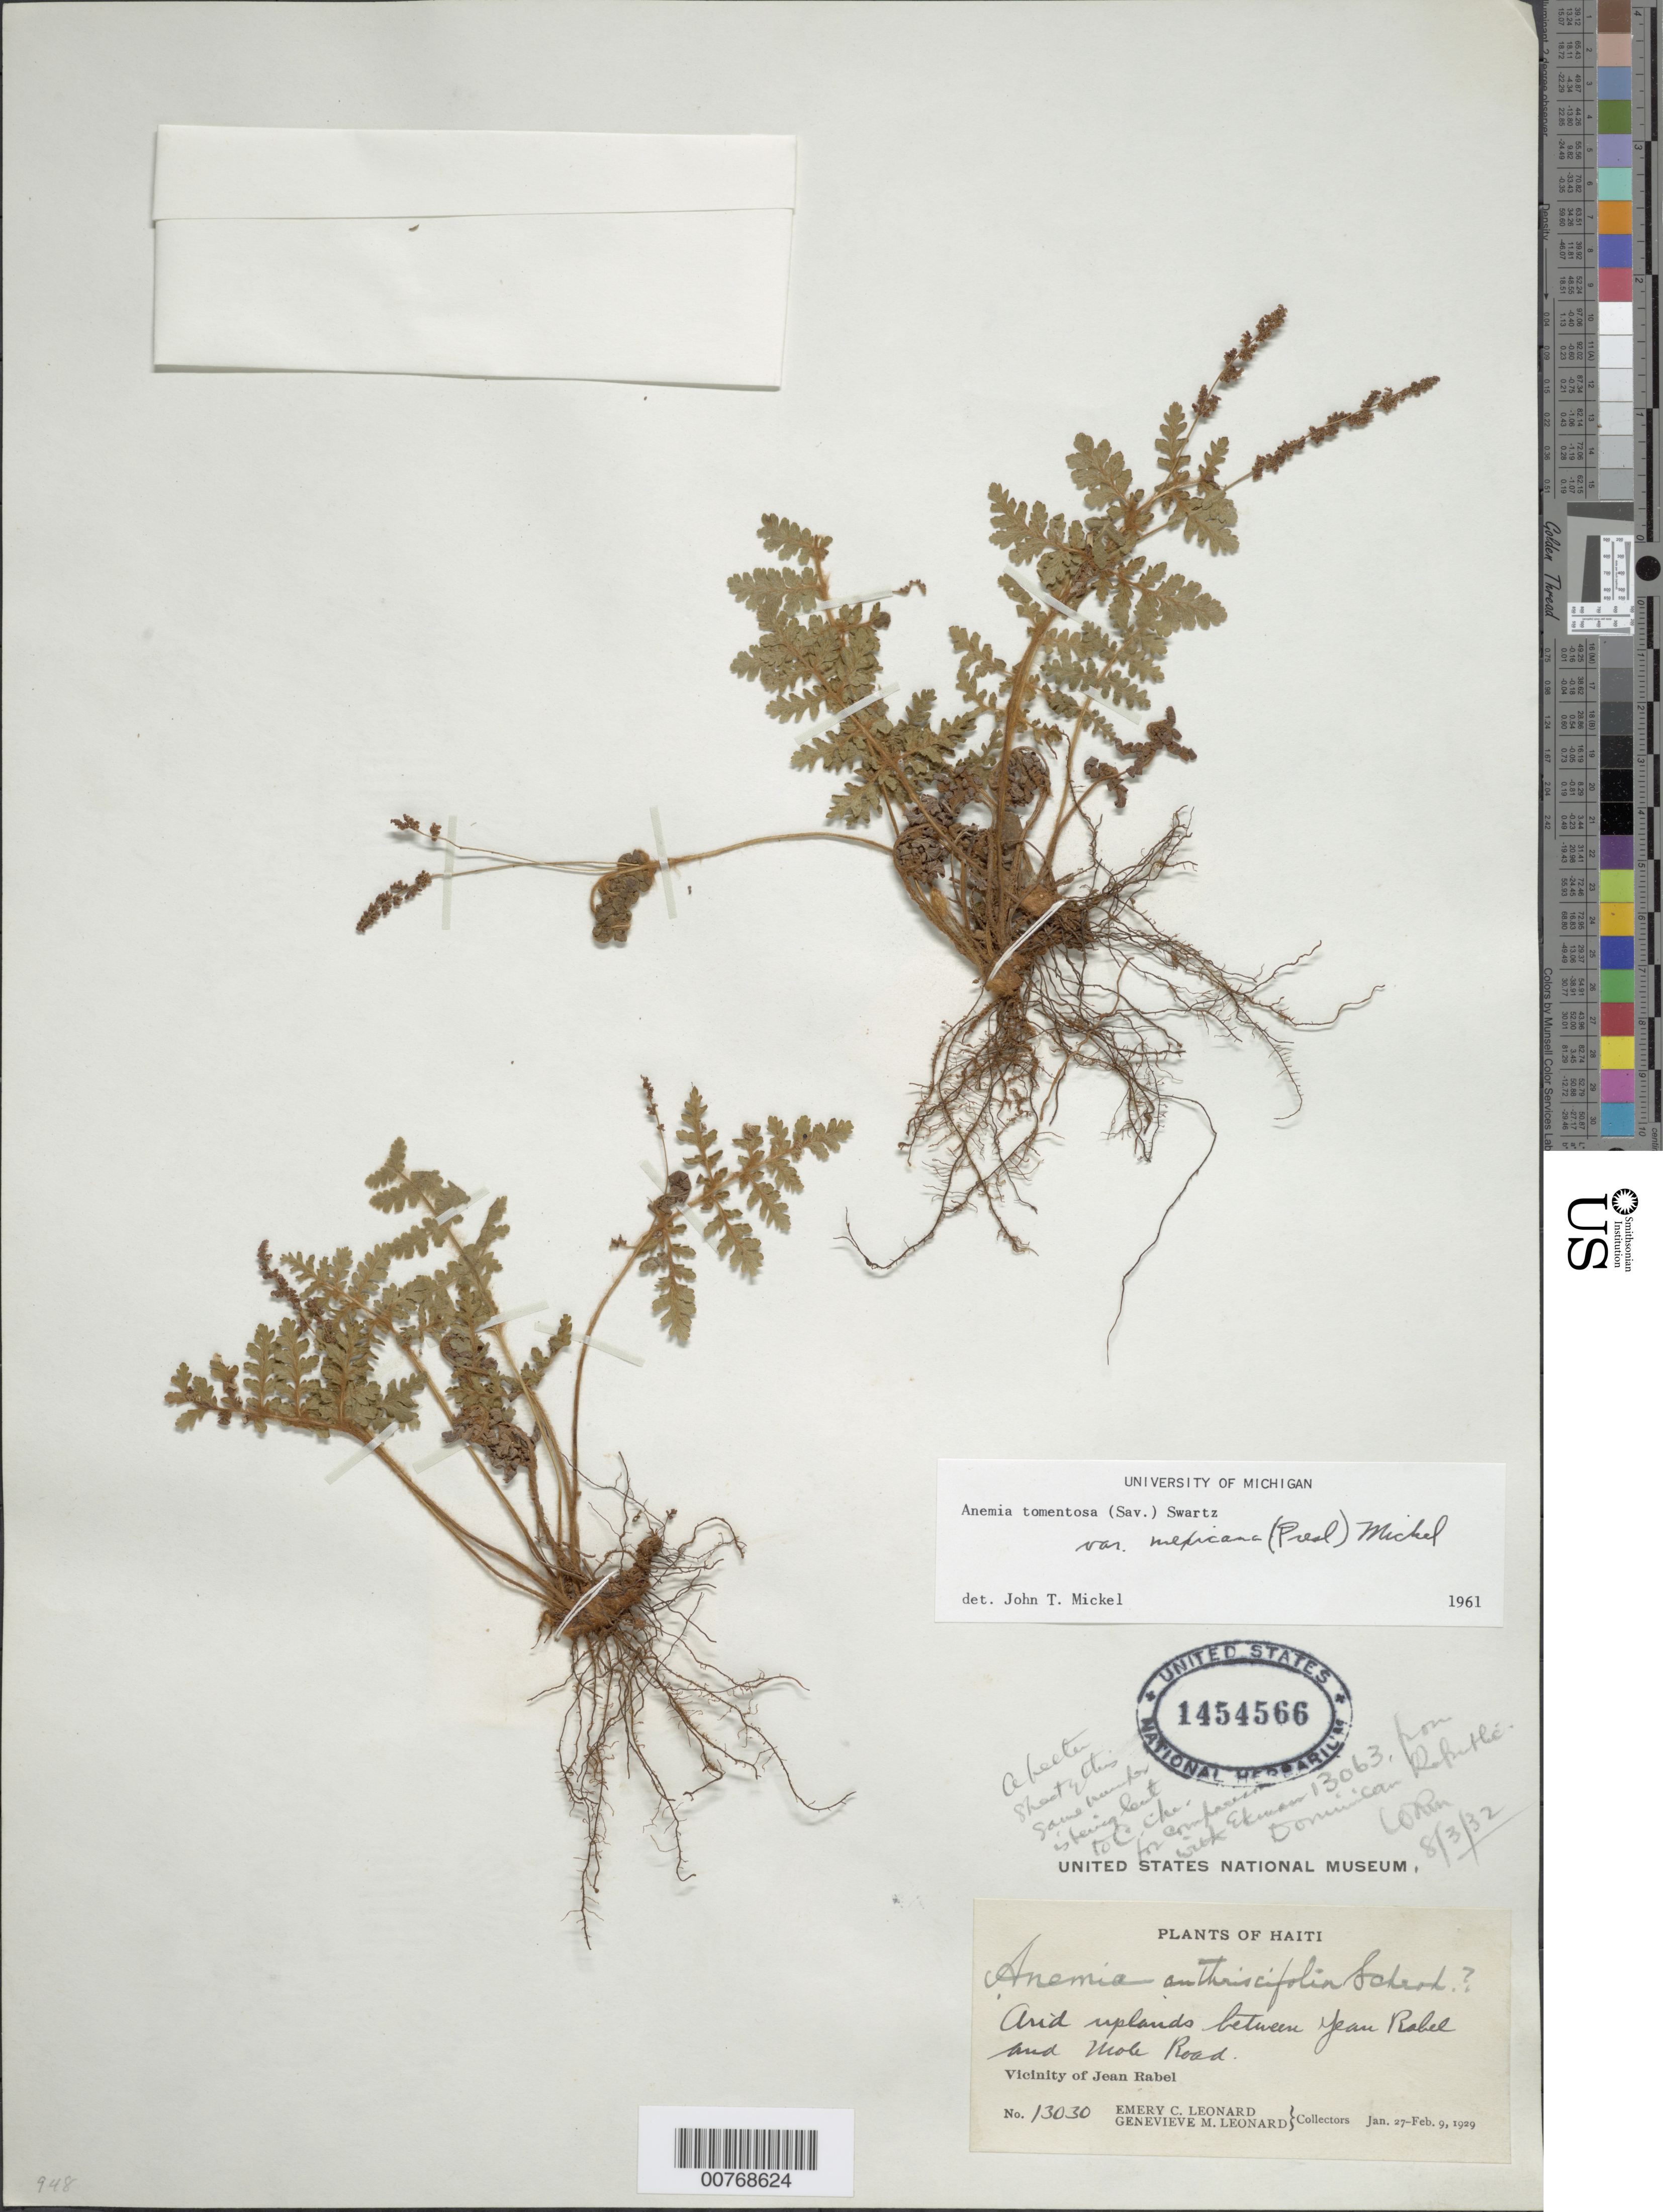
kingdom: Plantae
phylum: Tracheophyta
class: Polypodiopsida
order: Schizaeales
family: Anemiaceae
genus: Anemia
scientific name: Anemia tomentosa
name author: (Sav.) Sw.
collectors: E. C. Leonard & G. M. Leonard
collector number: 13030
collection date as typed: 27 Feb 1929 09 Feb 1929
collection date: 1929-02-09/1929-02-27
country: Haiti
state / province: Nord-Óuest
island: Hispaniola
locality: Vicinity of Jean Rabel,arid uplands between Jean Rabel and Mole Road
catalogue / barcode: US 1454566